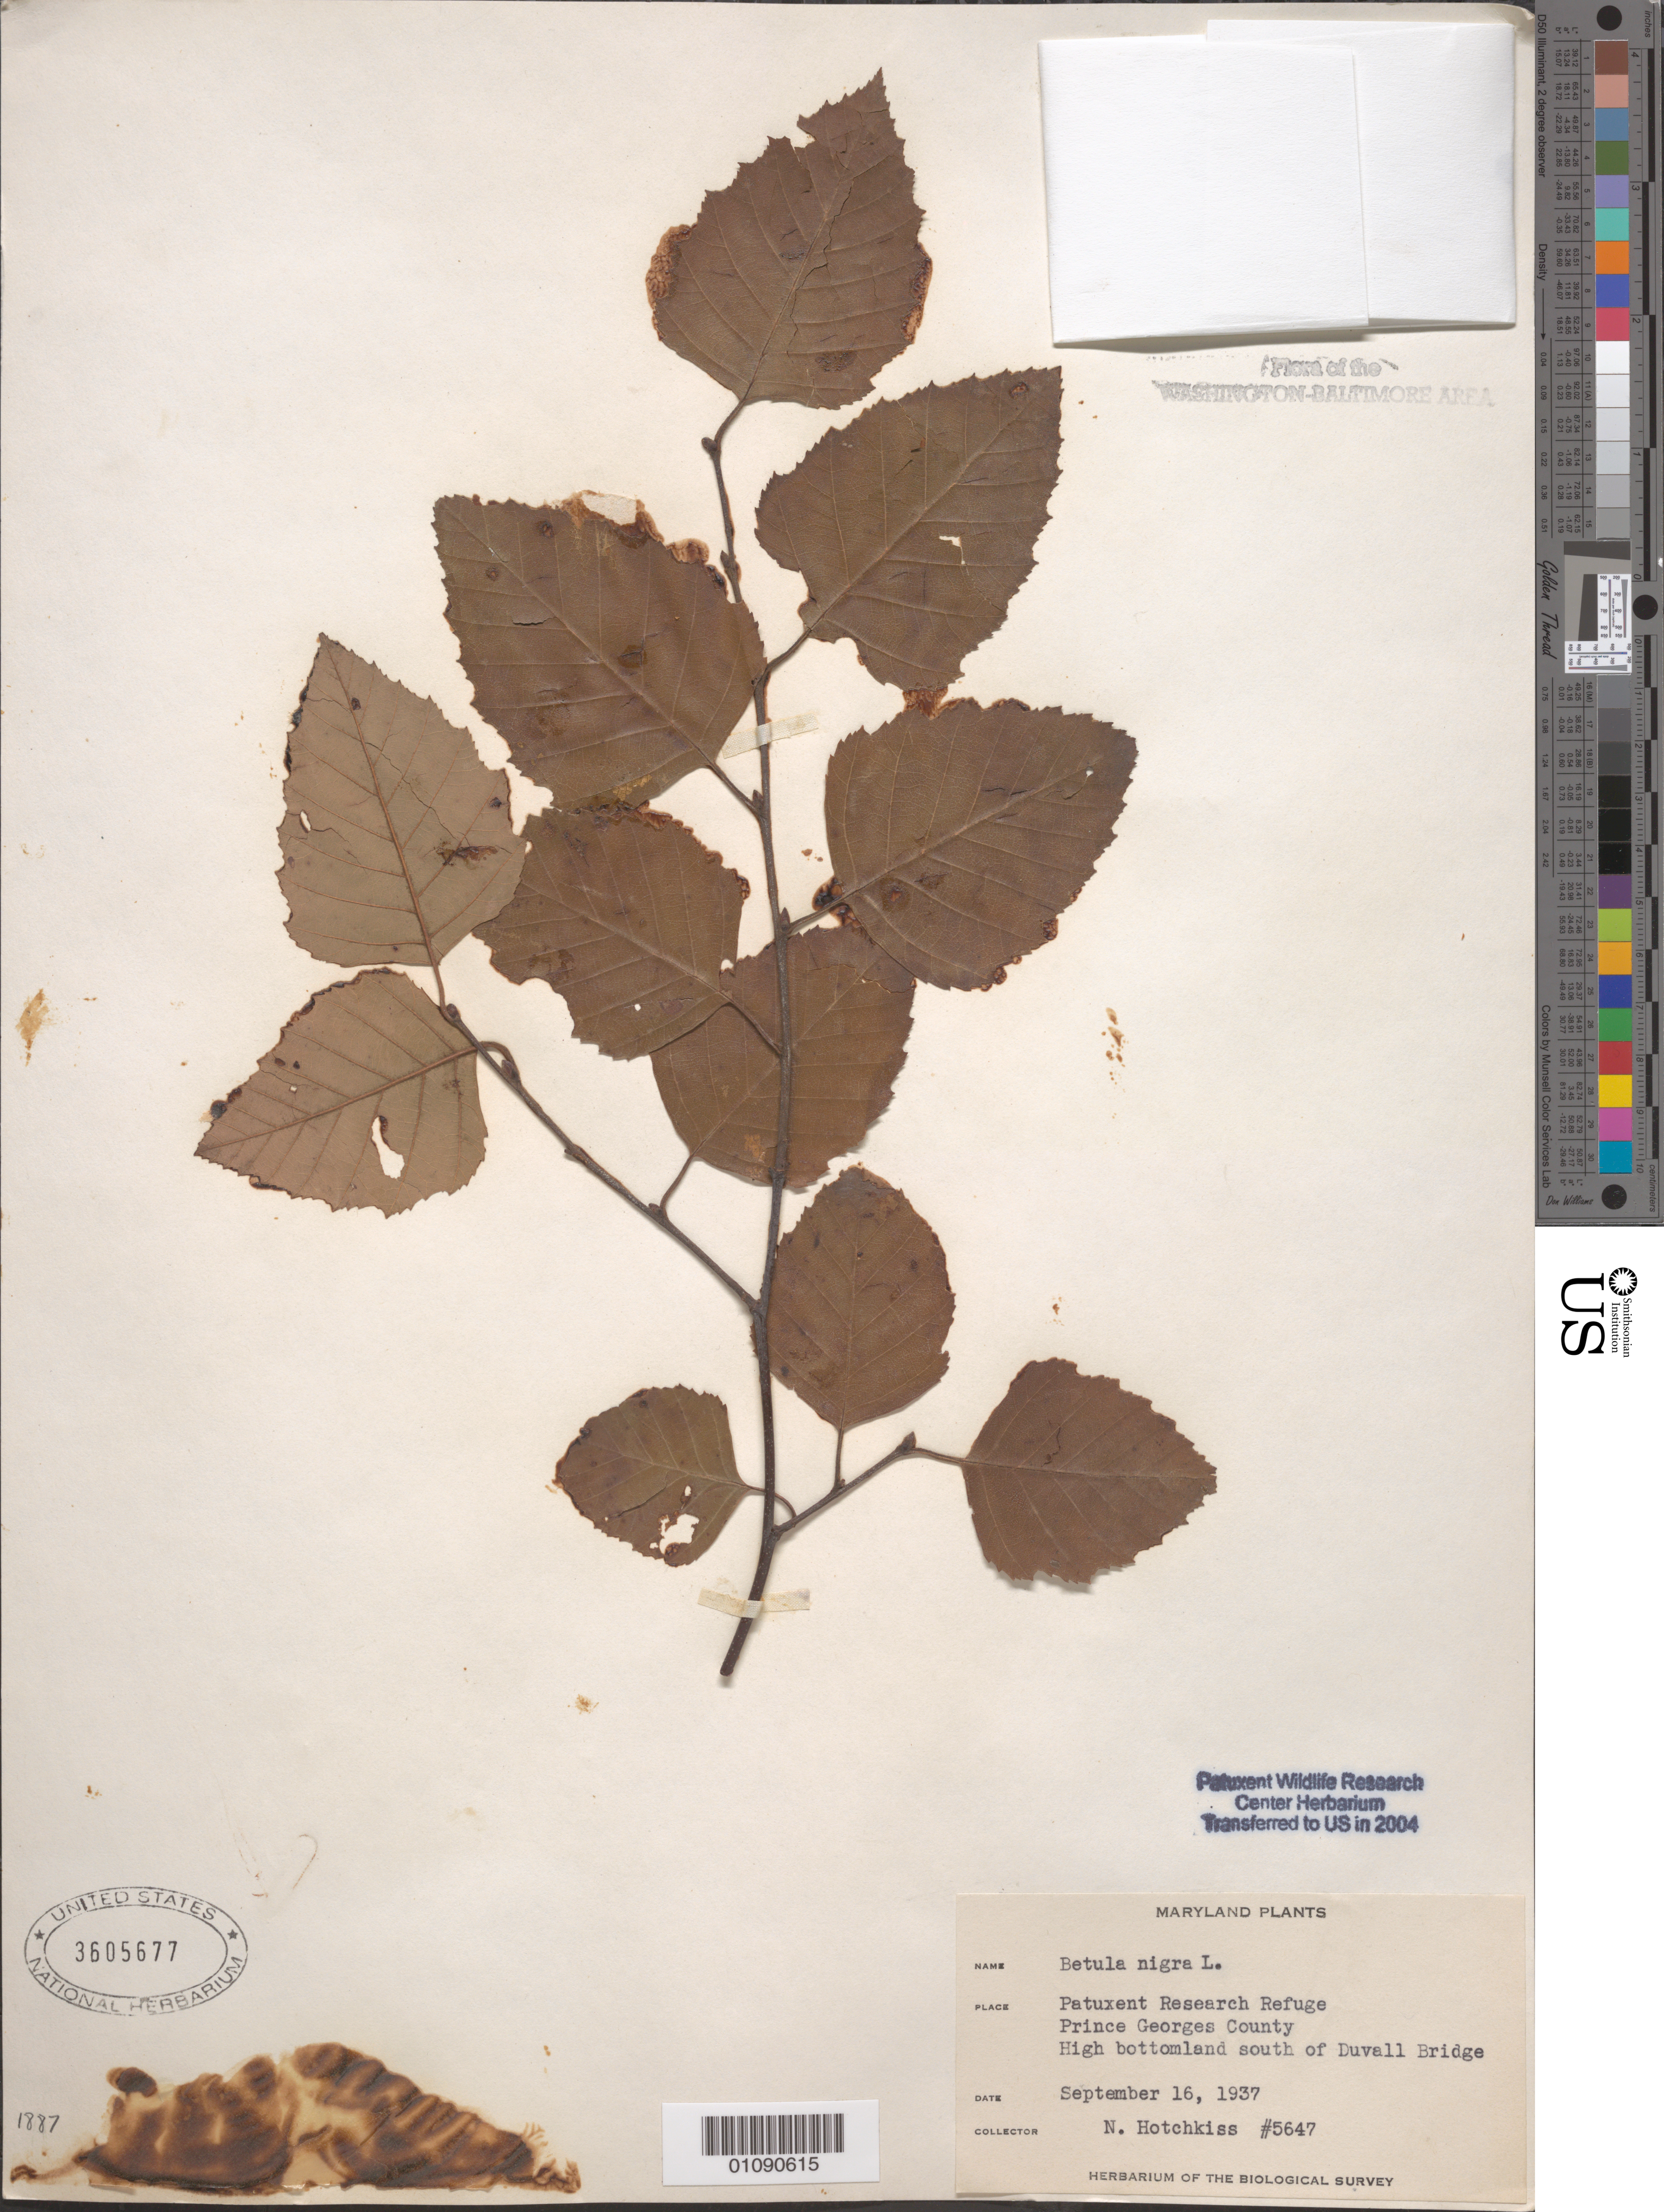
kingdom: Plantae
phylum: Tracheophyta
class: Magnoliopsida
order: Fagales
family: Betulaceae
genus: Betula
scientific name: Betula nigra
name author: L.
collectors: N. Hotchkiss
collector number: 5647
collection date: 1937-09-16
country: United States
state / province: Maryland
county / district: Prince George's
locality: S. of Duvall Bridge. Patuxent Wildlife Refuge.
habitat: High bottomland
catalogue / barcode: US 3605677